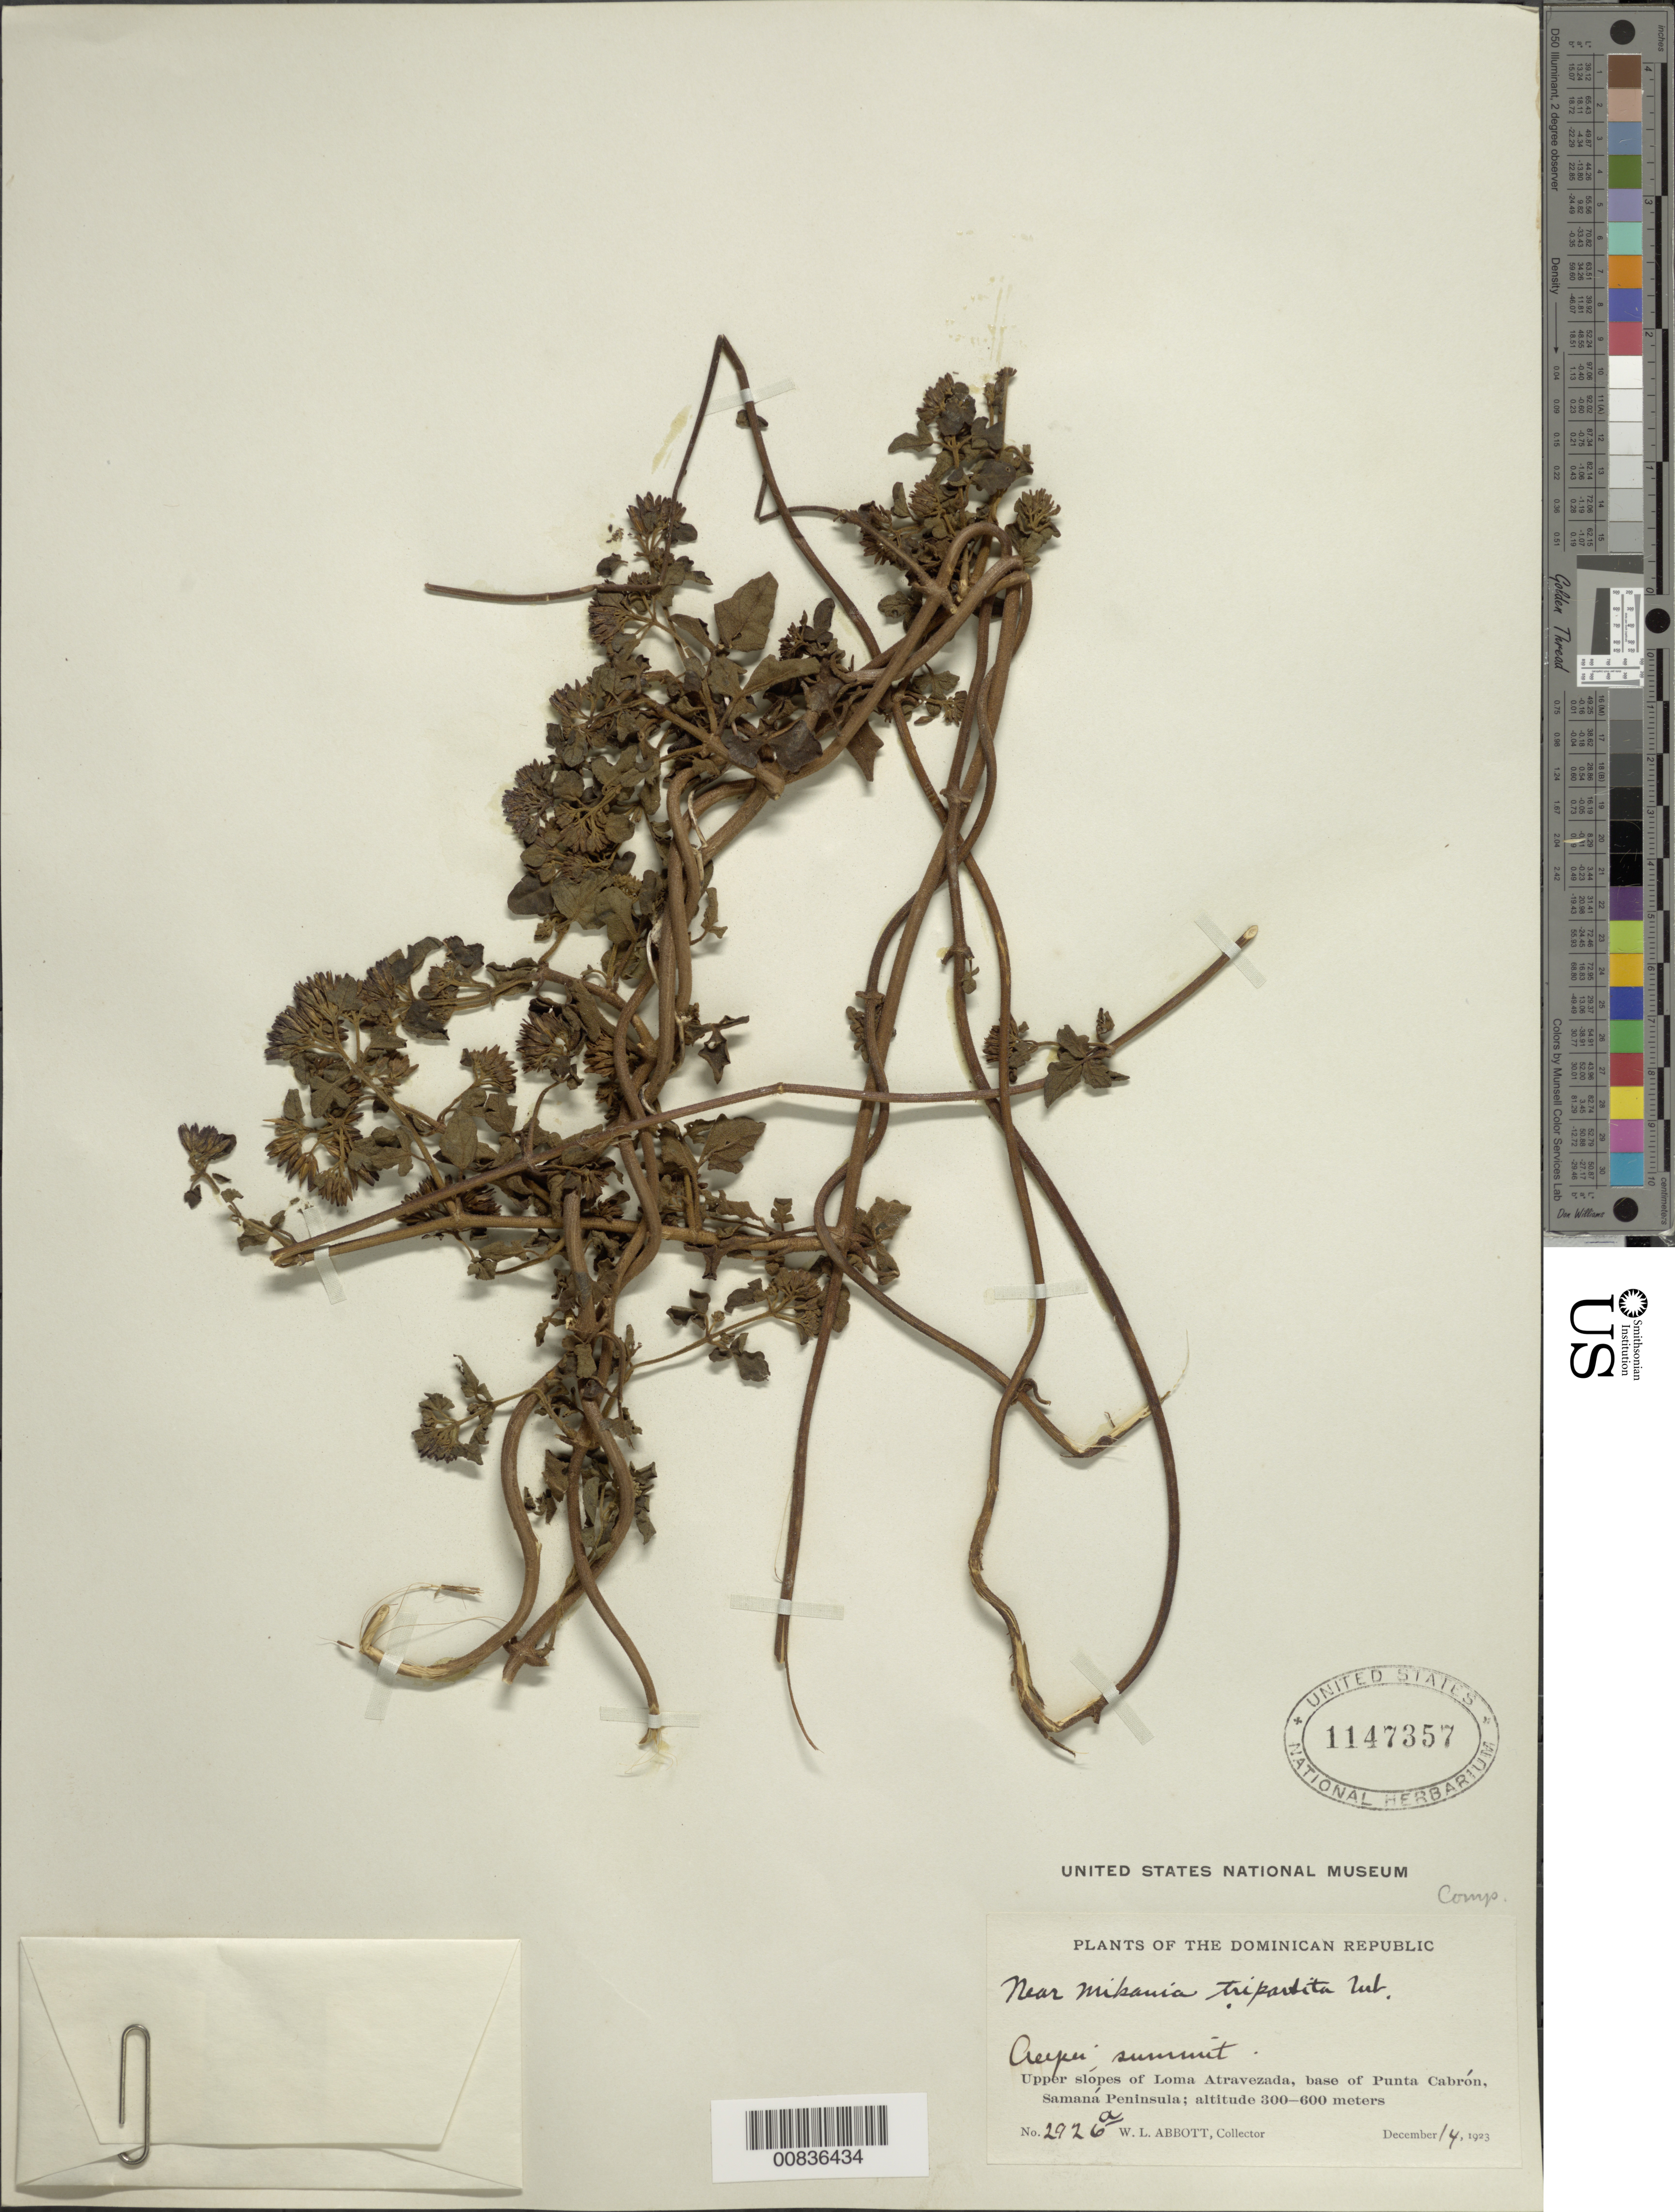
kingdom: Plantae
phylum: Tracheophyta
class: Magnoliopsida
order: Asterales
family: Asteraceae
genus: Mikania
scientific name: Mikania tripartita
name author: Urb. & Nied.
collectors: W. L. Abbott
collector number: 2926A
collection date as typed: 14 Dec 1923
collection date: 1923-12-14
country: Dominican Republic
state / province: Samana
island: Hispaniola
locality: Upper slopes of Loma Atravezada, base of Punta Cabrón, Samaná Peninsula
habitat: Summit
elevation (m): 300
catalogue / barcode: US 1147357